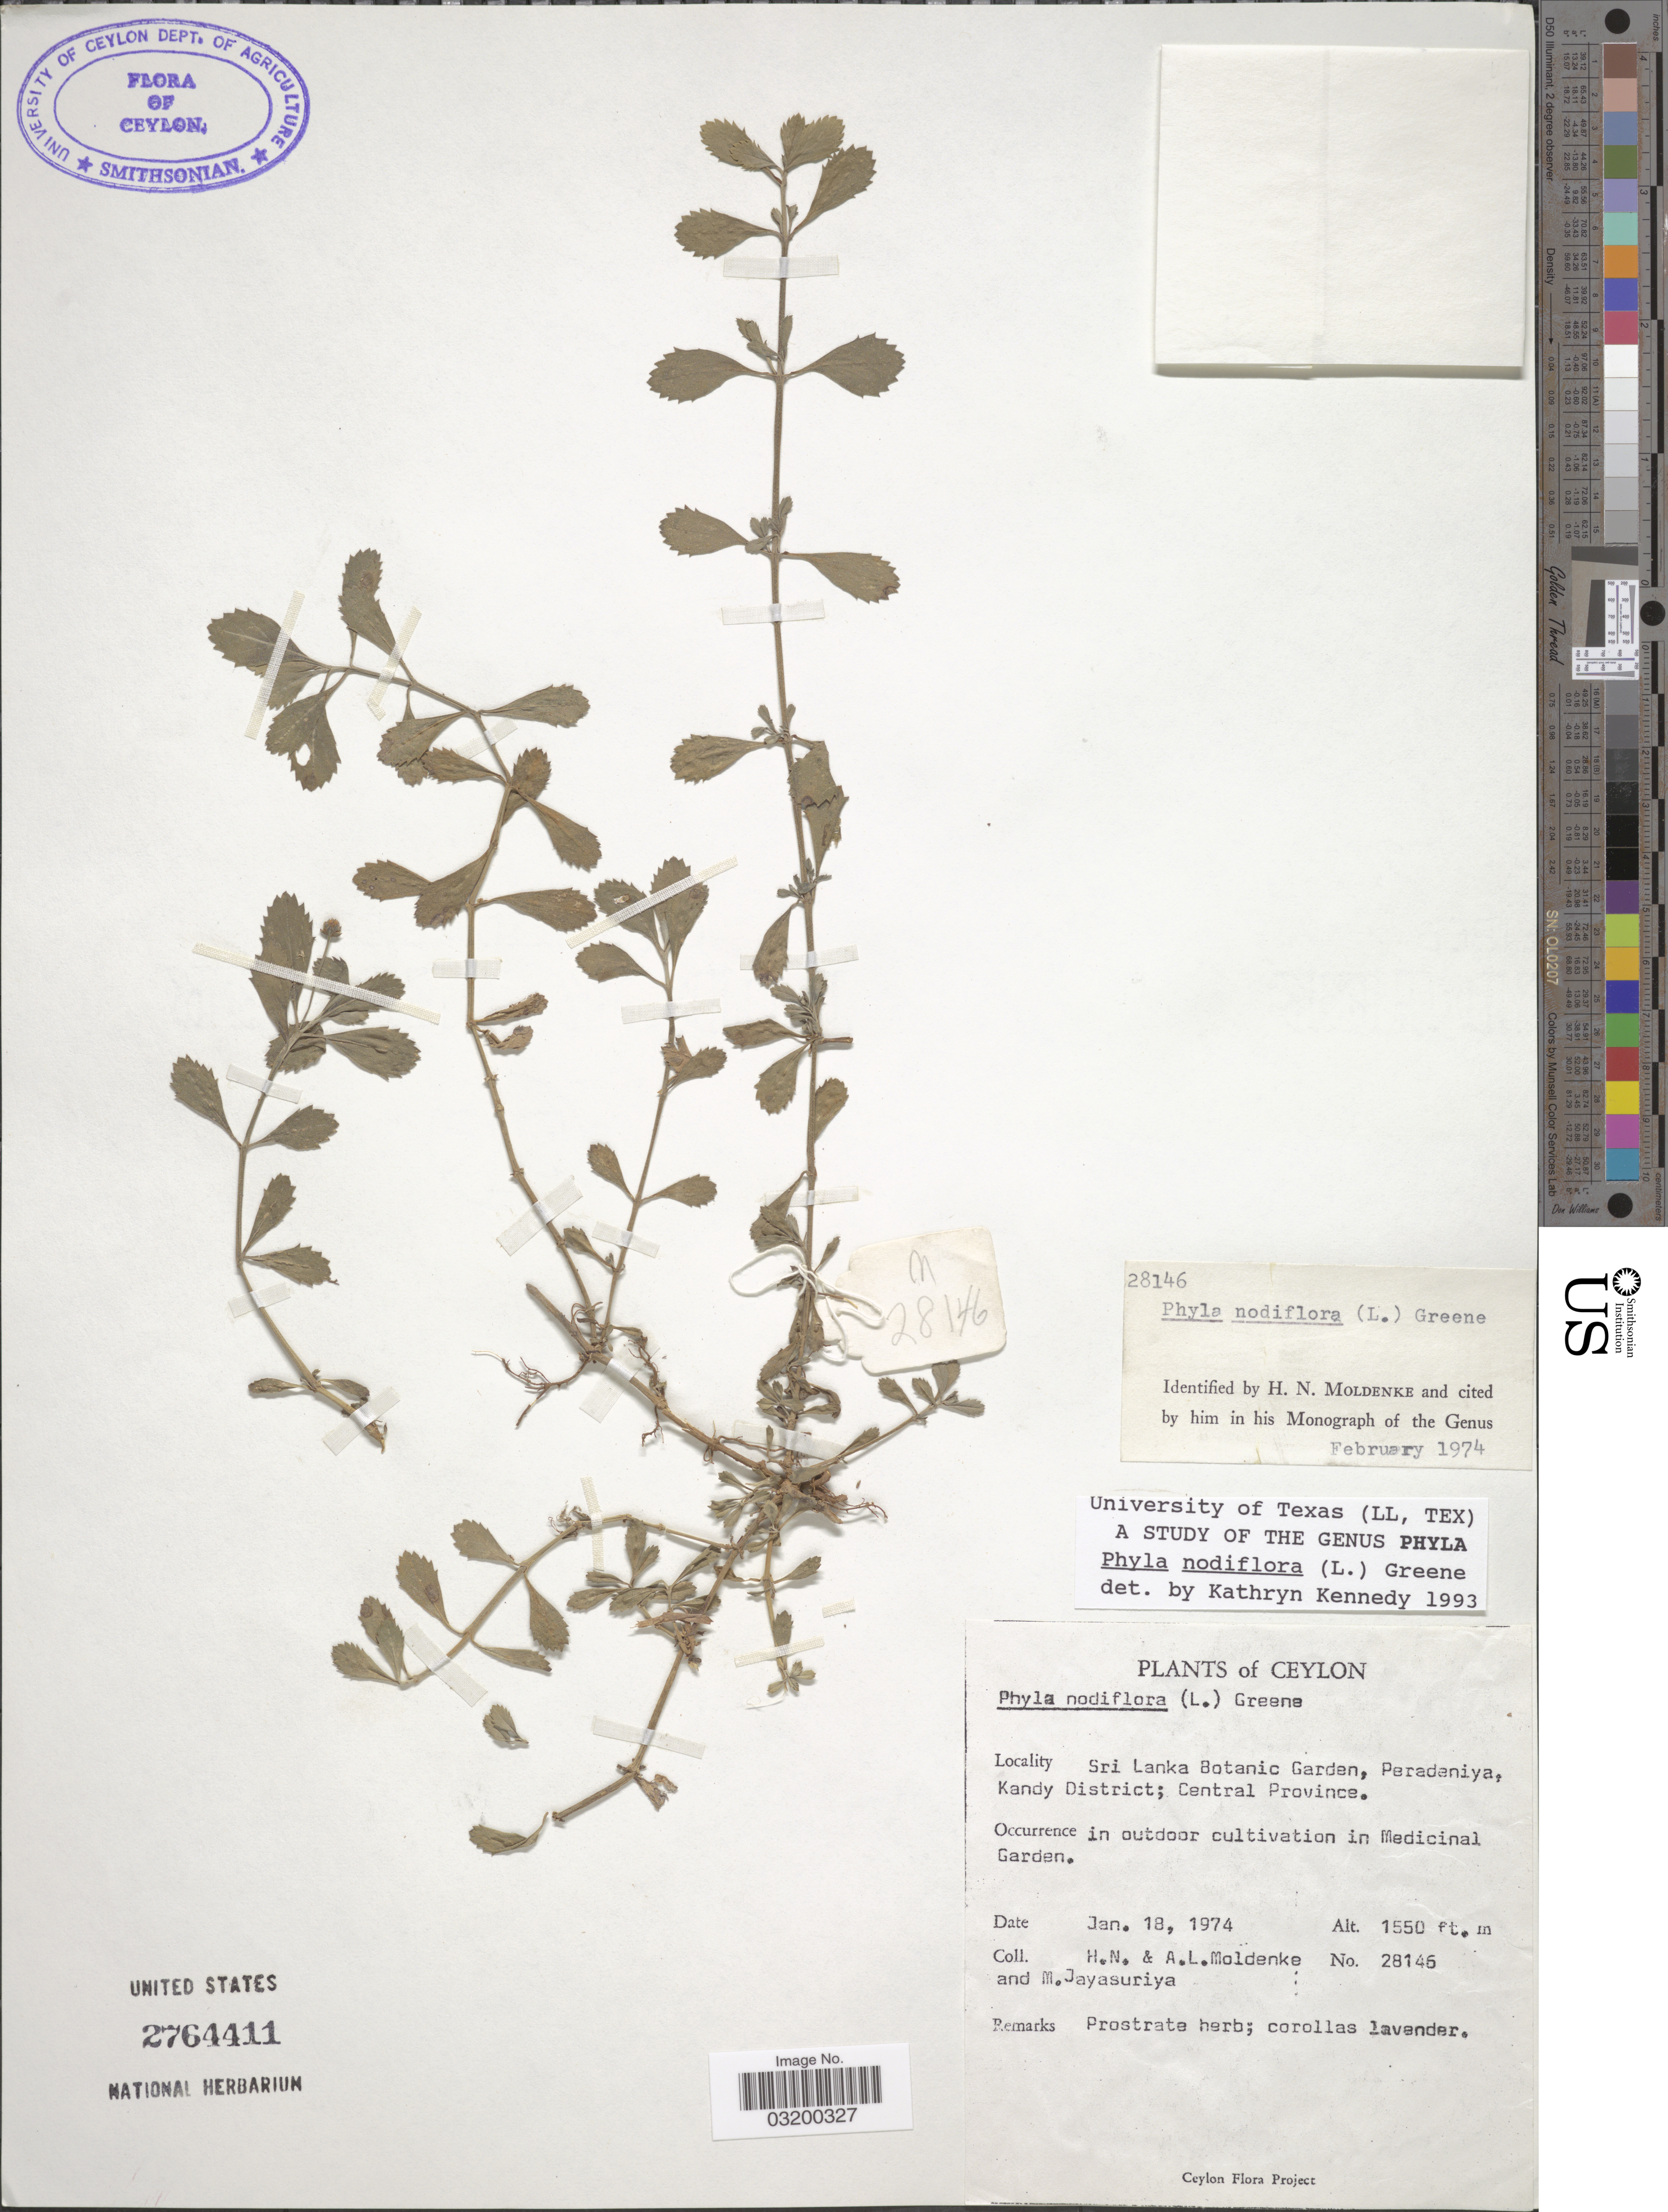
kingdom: Plantae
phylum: Tracheophyta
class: Magnoliopsida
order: Lamiales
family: Verbenaceae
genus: Phyla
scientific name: Phyla nodiflora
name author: (L.) Greene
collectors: H. N. Moldenke, A. L. Moldenke & M. Jayasuriya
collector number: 28146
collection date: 1974-01-18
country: Sri Lanka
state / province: Central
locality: Ceylon. Sri Lanka Botanic Garden, Peradeniya, Kandy District. In outdoor cultivation in Medicinal Garden.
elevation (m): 472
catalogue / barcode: US 2764411